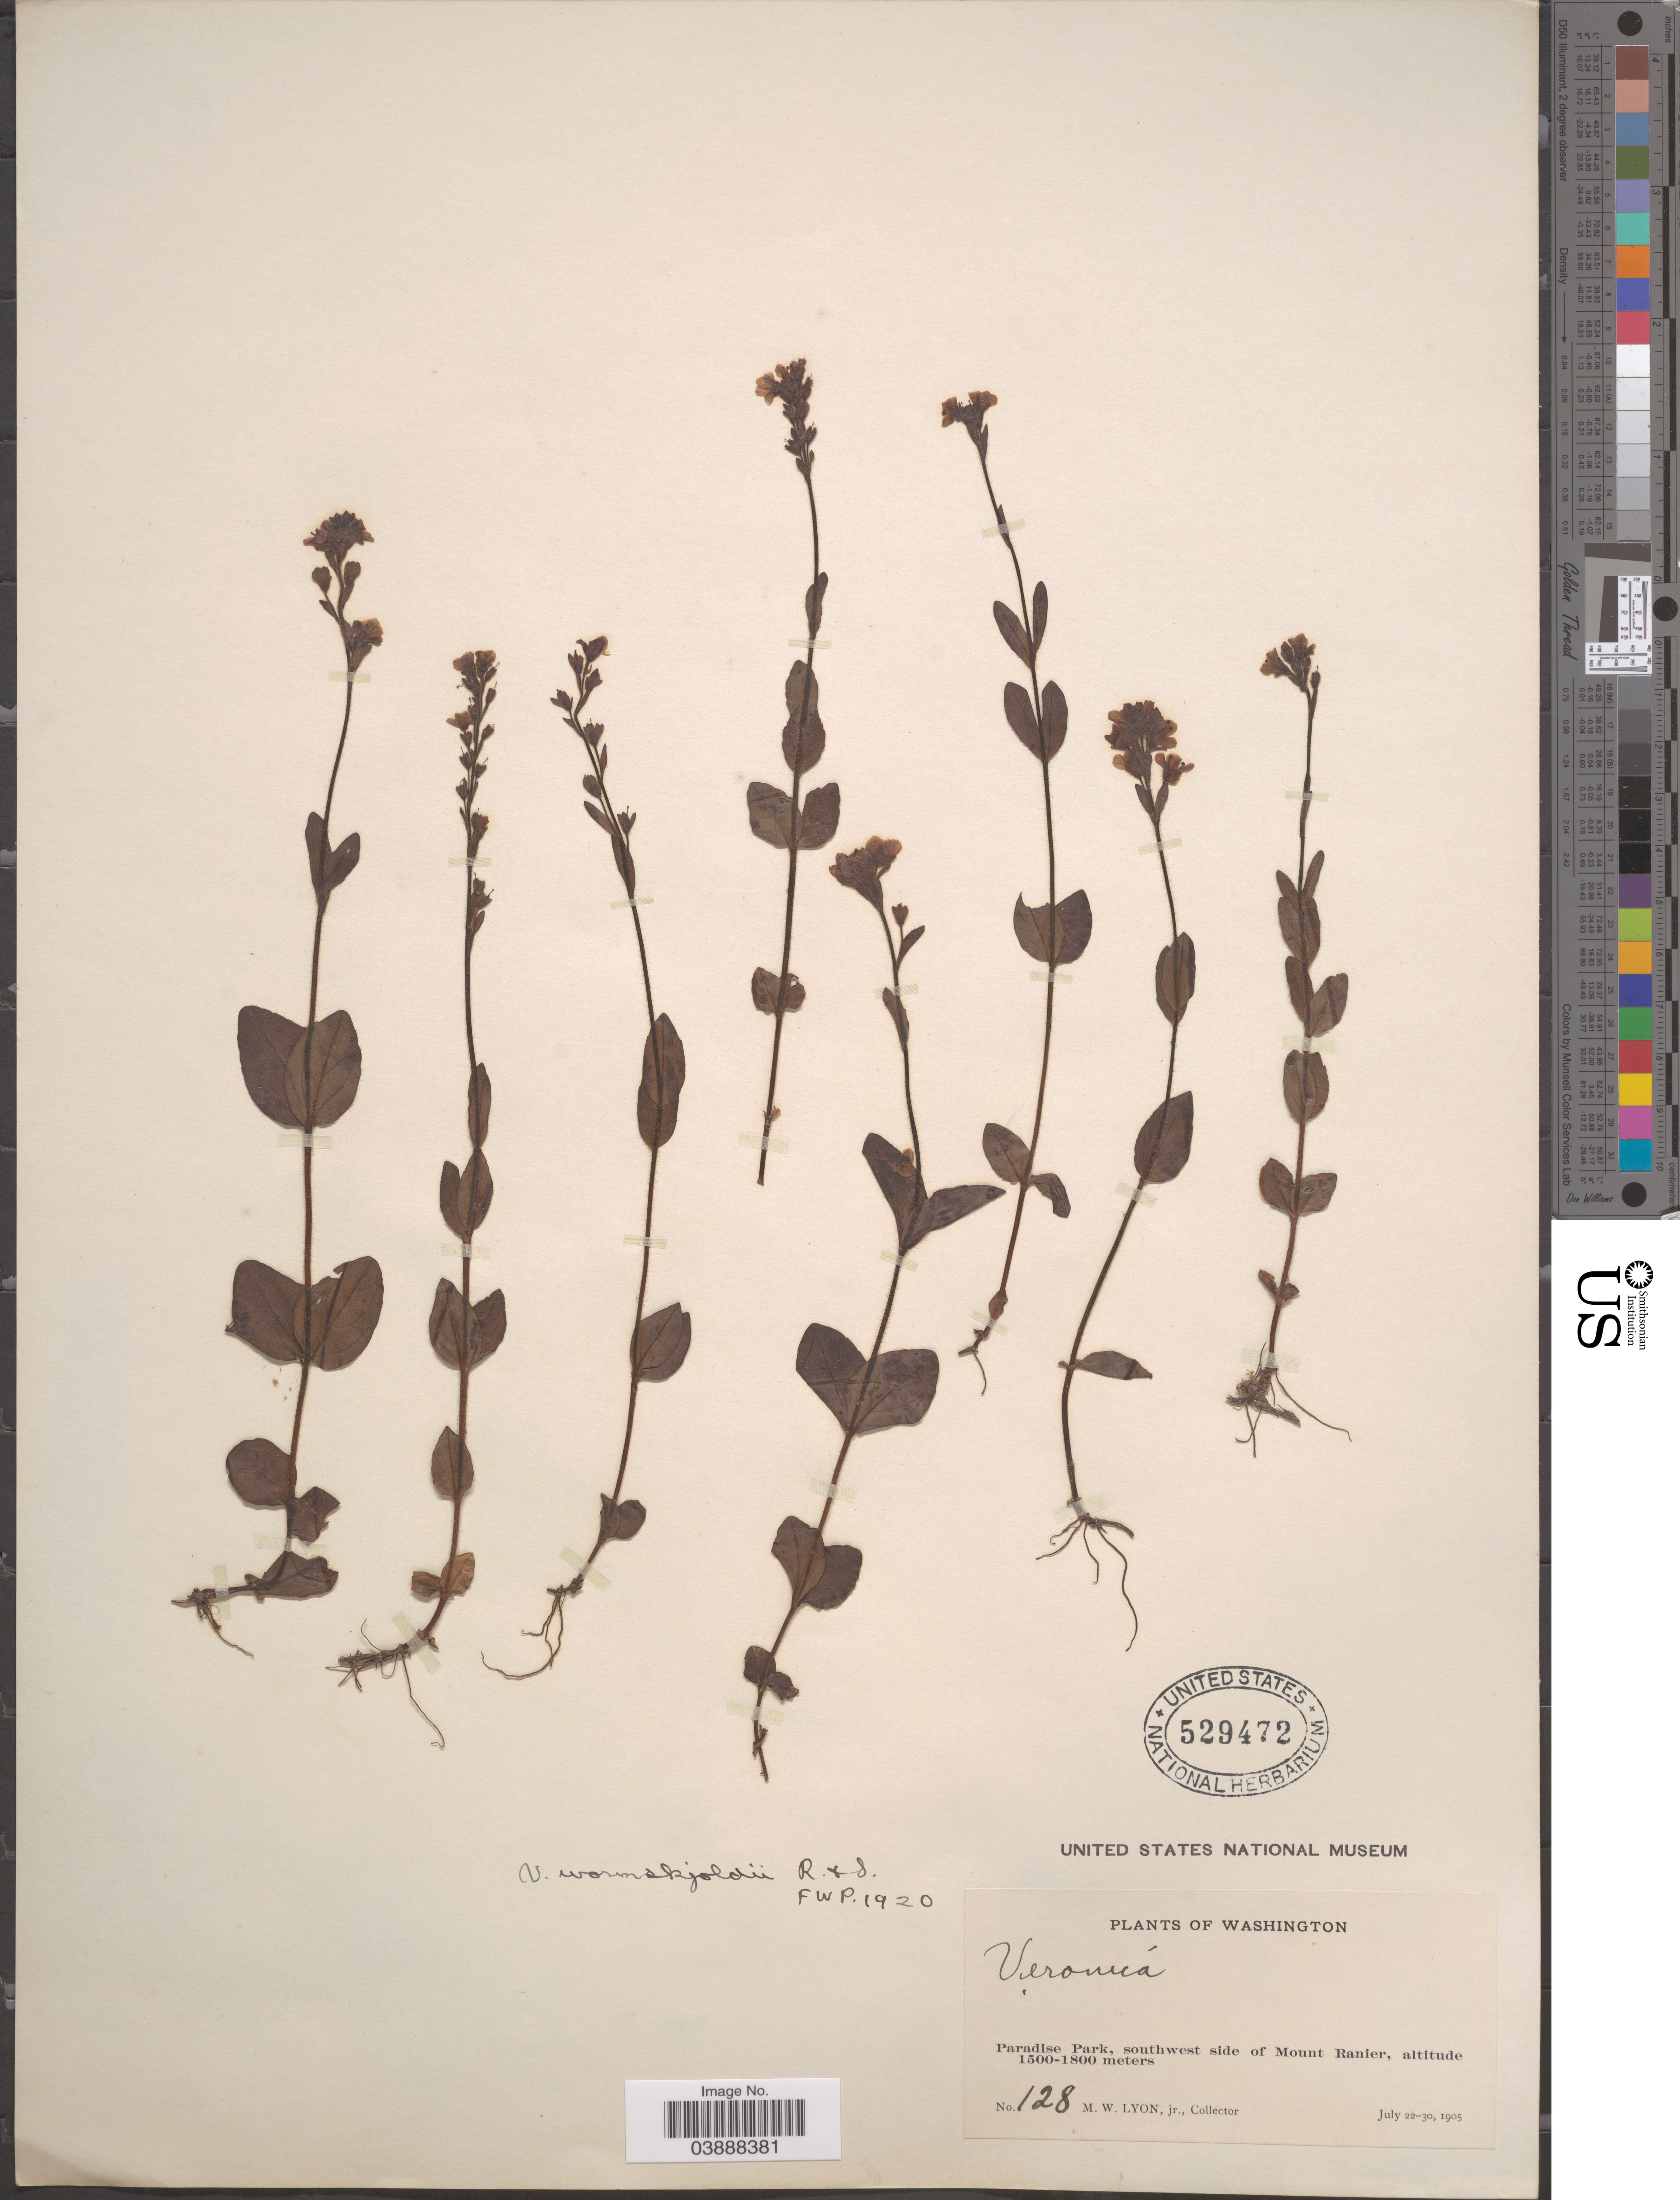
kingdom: Plantae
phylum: Tracheophyta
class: Magnoliopsida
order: Lamiales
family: Plantaginaceae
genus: Veronica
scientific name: Veronica wormskjoldii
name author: Roem. & Schult.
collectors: M. Lyon Jr.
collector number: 128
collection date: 1905-07-22/1905-07-30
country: United States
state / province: Washington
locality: Paradise Park, southwest side of Mount Ranier.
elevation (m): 1500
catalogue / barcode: US 529472